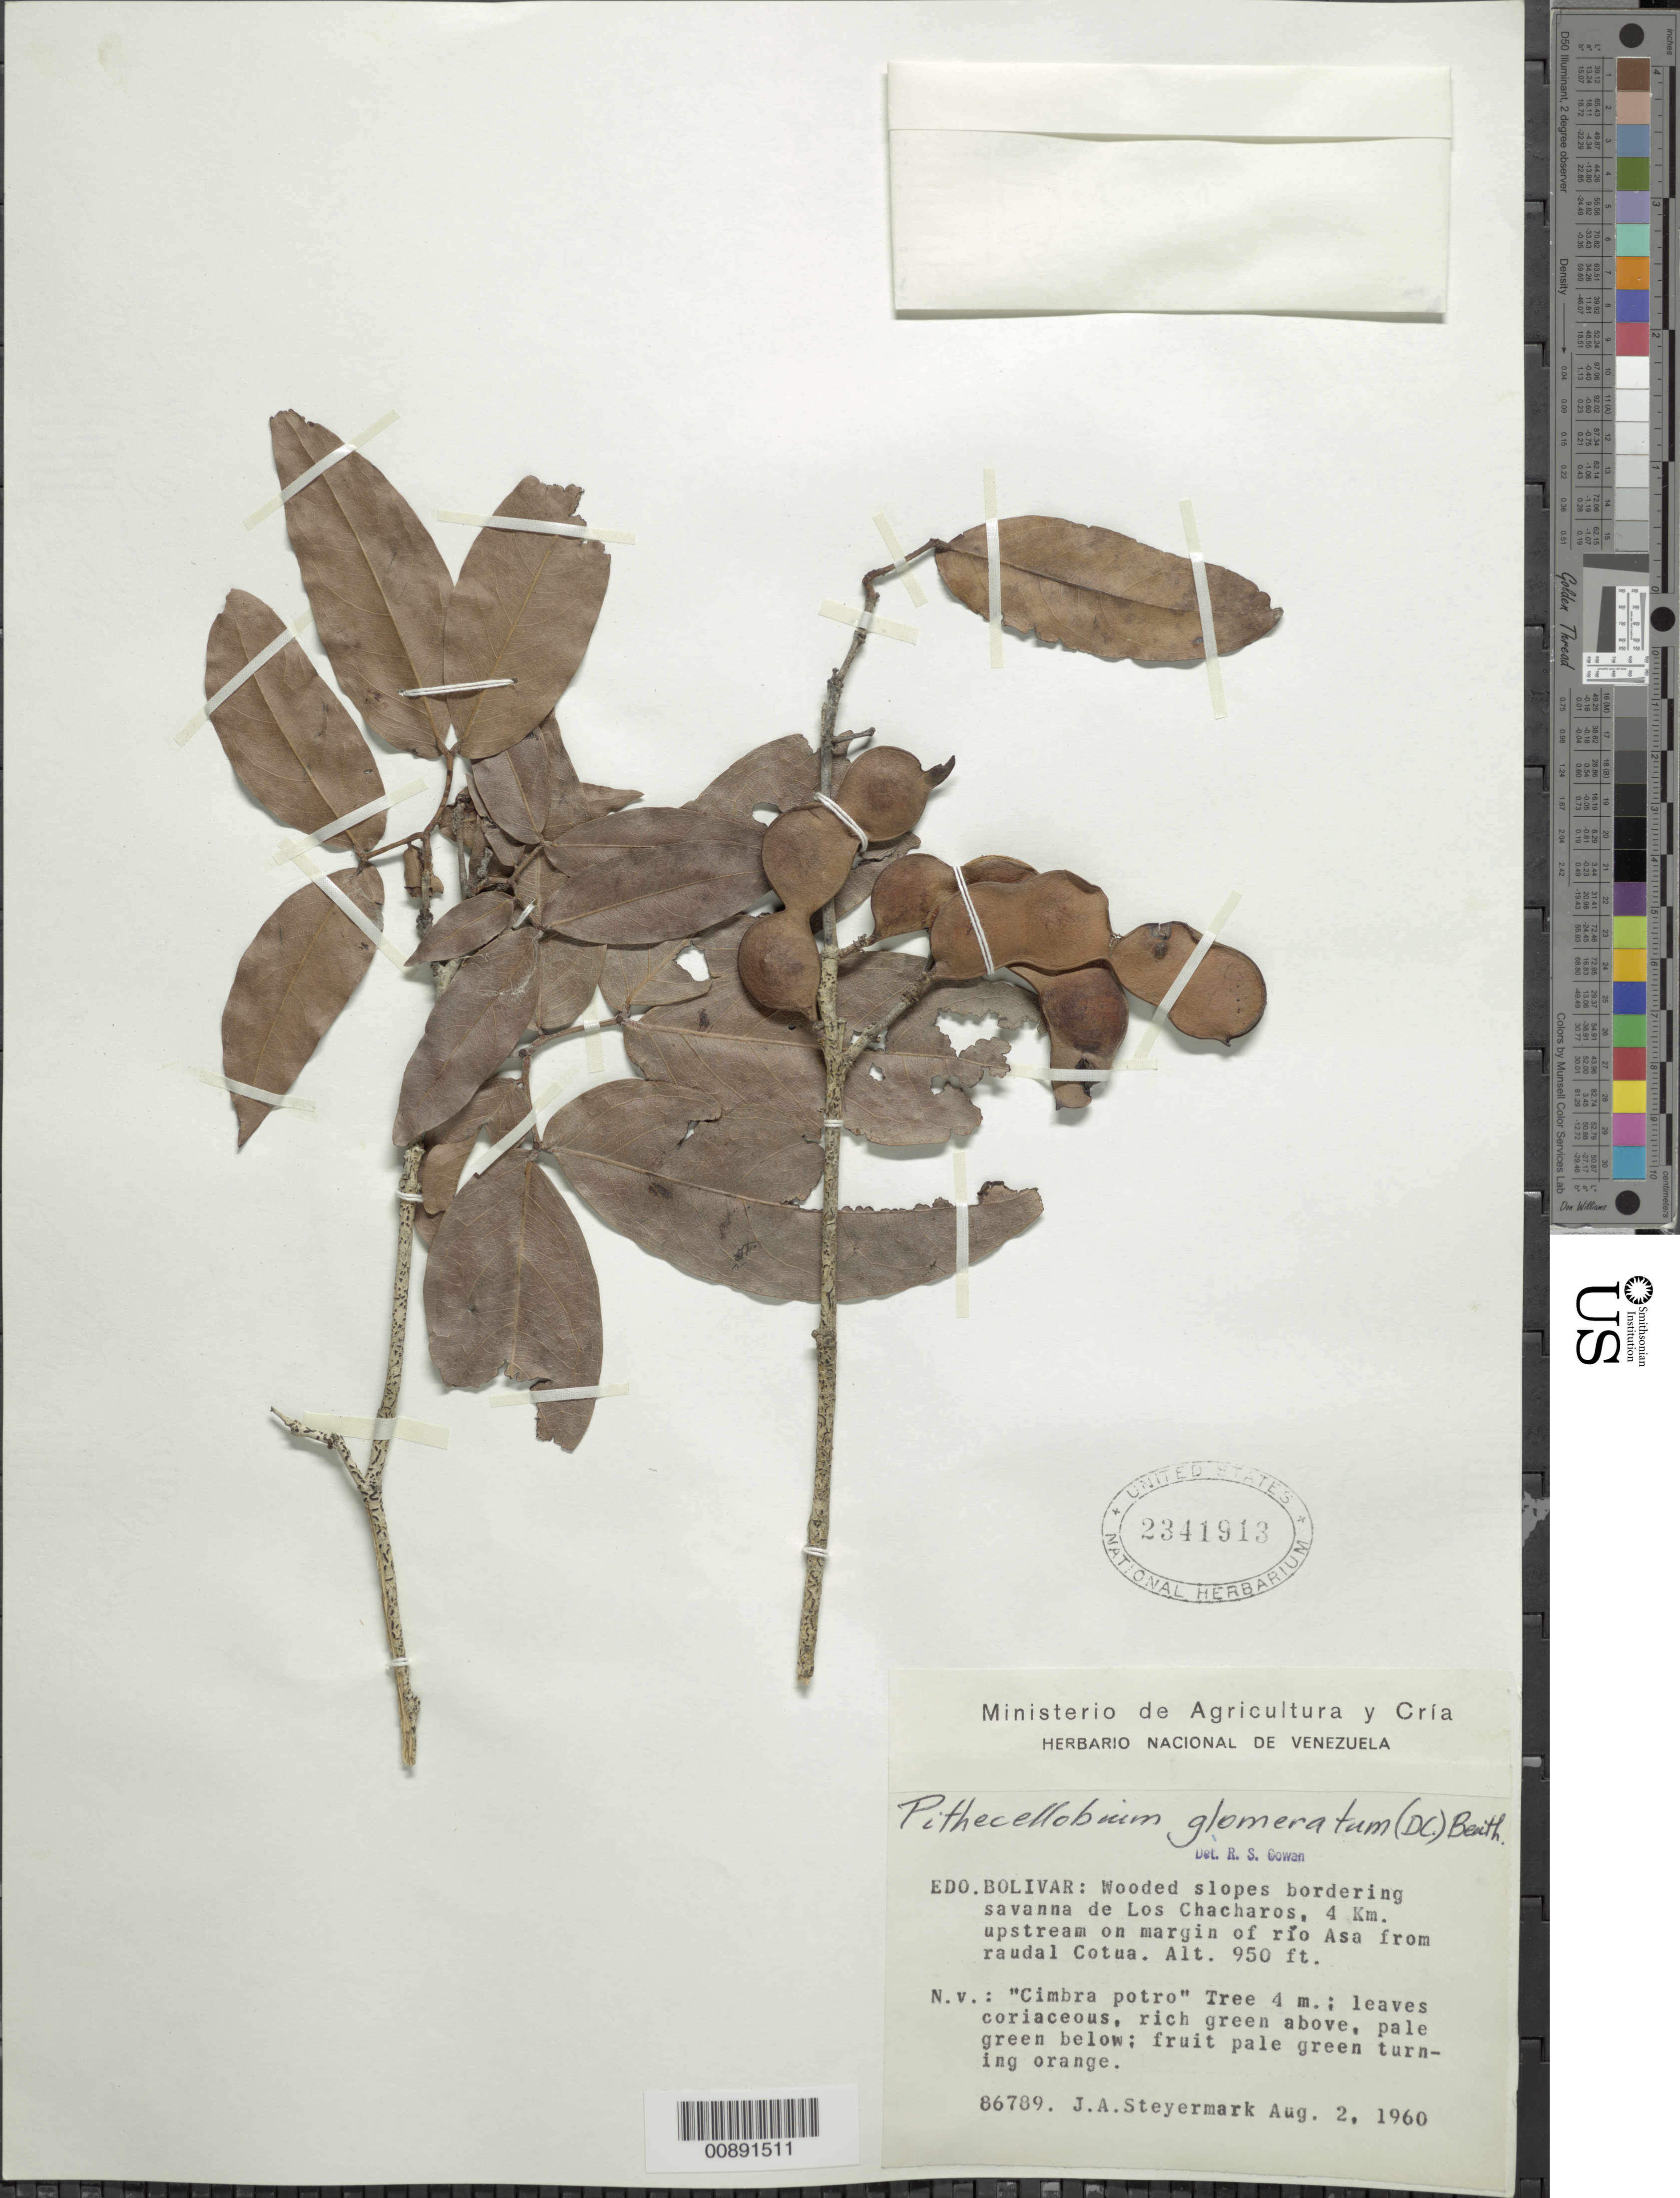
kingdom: Plantae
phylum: Tracheophyta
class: Magnoliopsida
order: Fabales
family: Fabaceae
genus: Zygia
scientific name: Zygia cataractae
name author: (Kunth) L. Rico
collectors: J. Steyermark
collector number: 86789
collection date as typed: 2-Aug-60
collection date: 1960-08-02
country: Venezuela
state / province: Bolívar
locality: Los Chacharos, 4 km upstream on Río Asa from Raudal Cotua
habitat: Wooded slopes bordering savanna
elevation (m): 290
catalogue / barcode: US 2341913